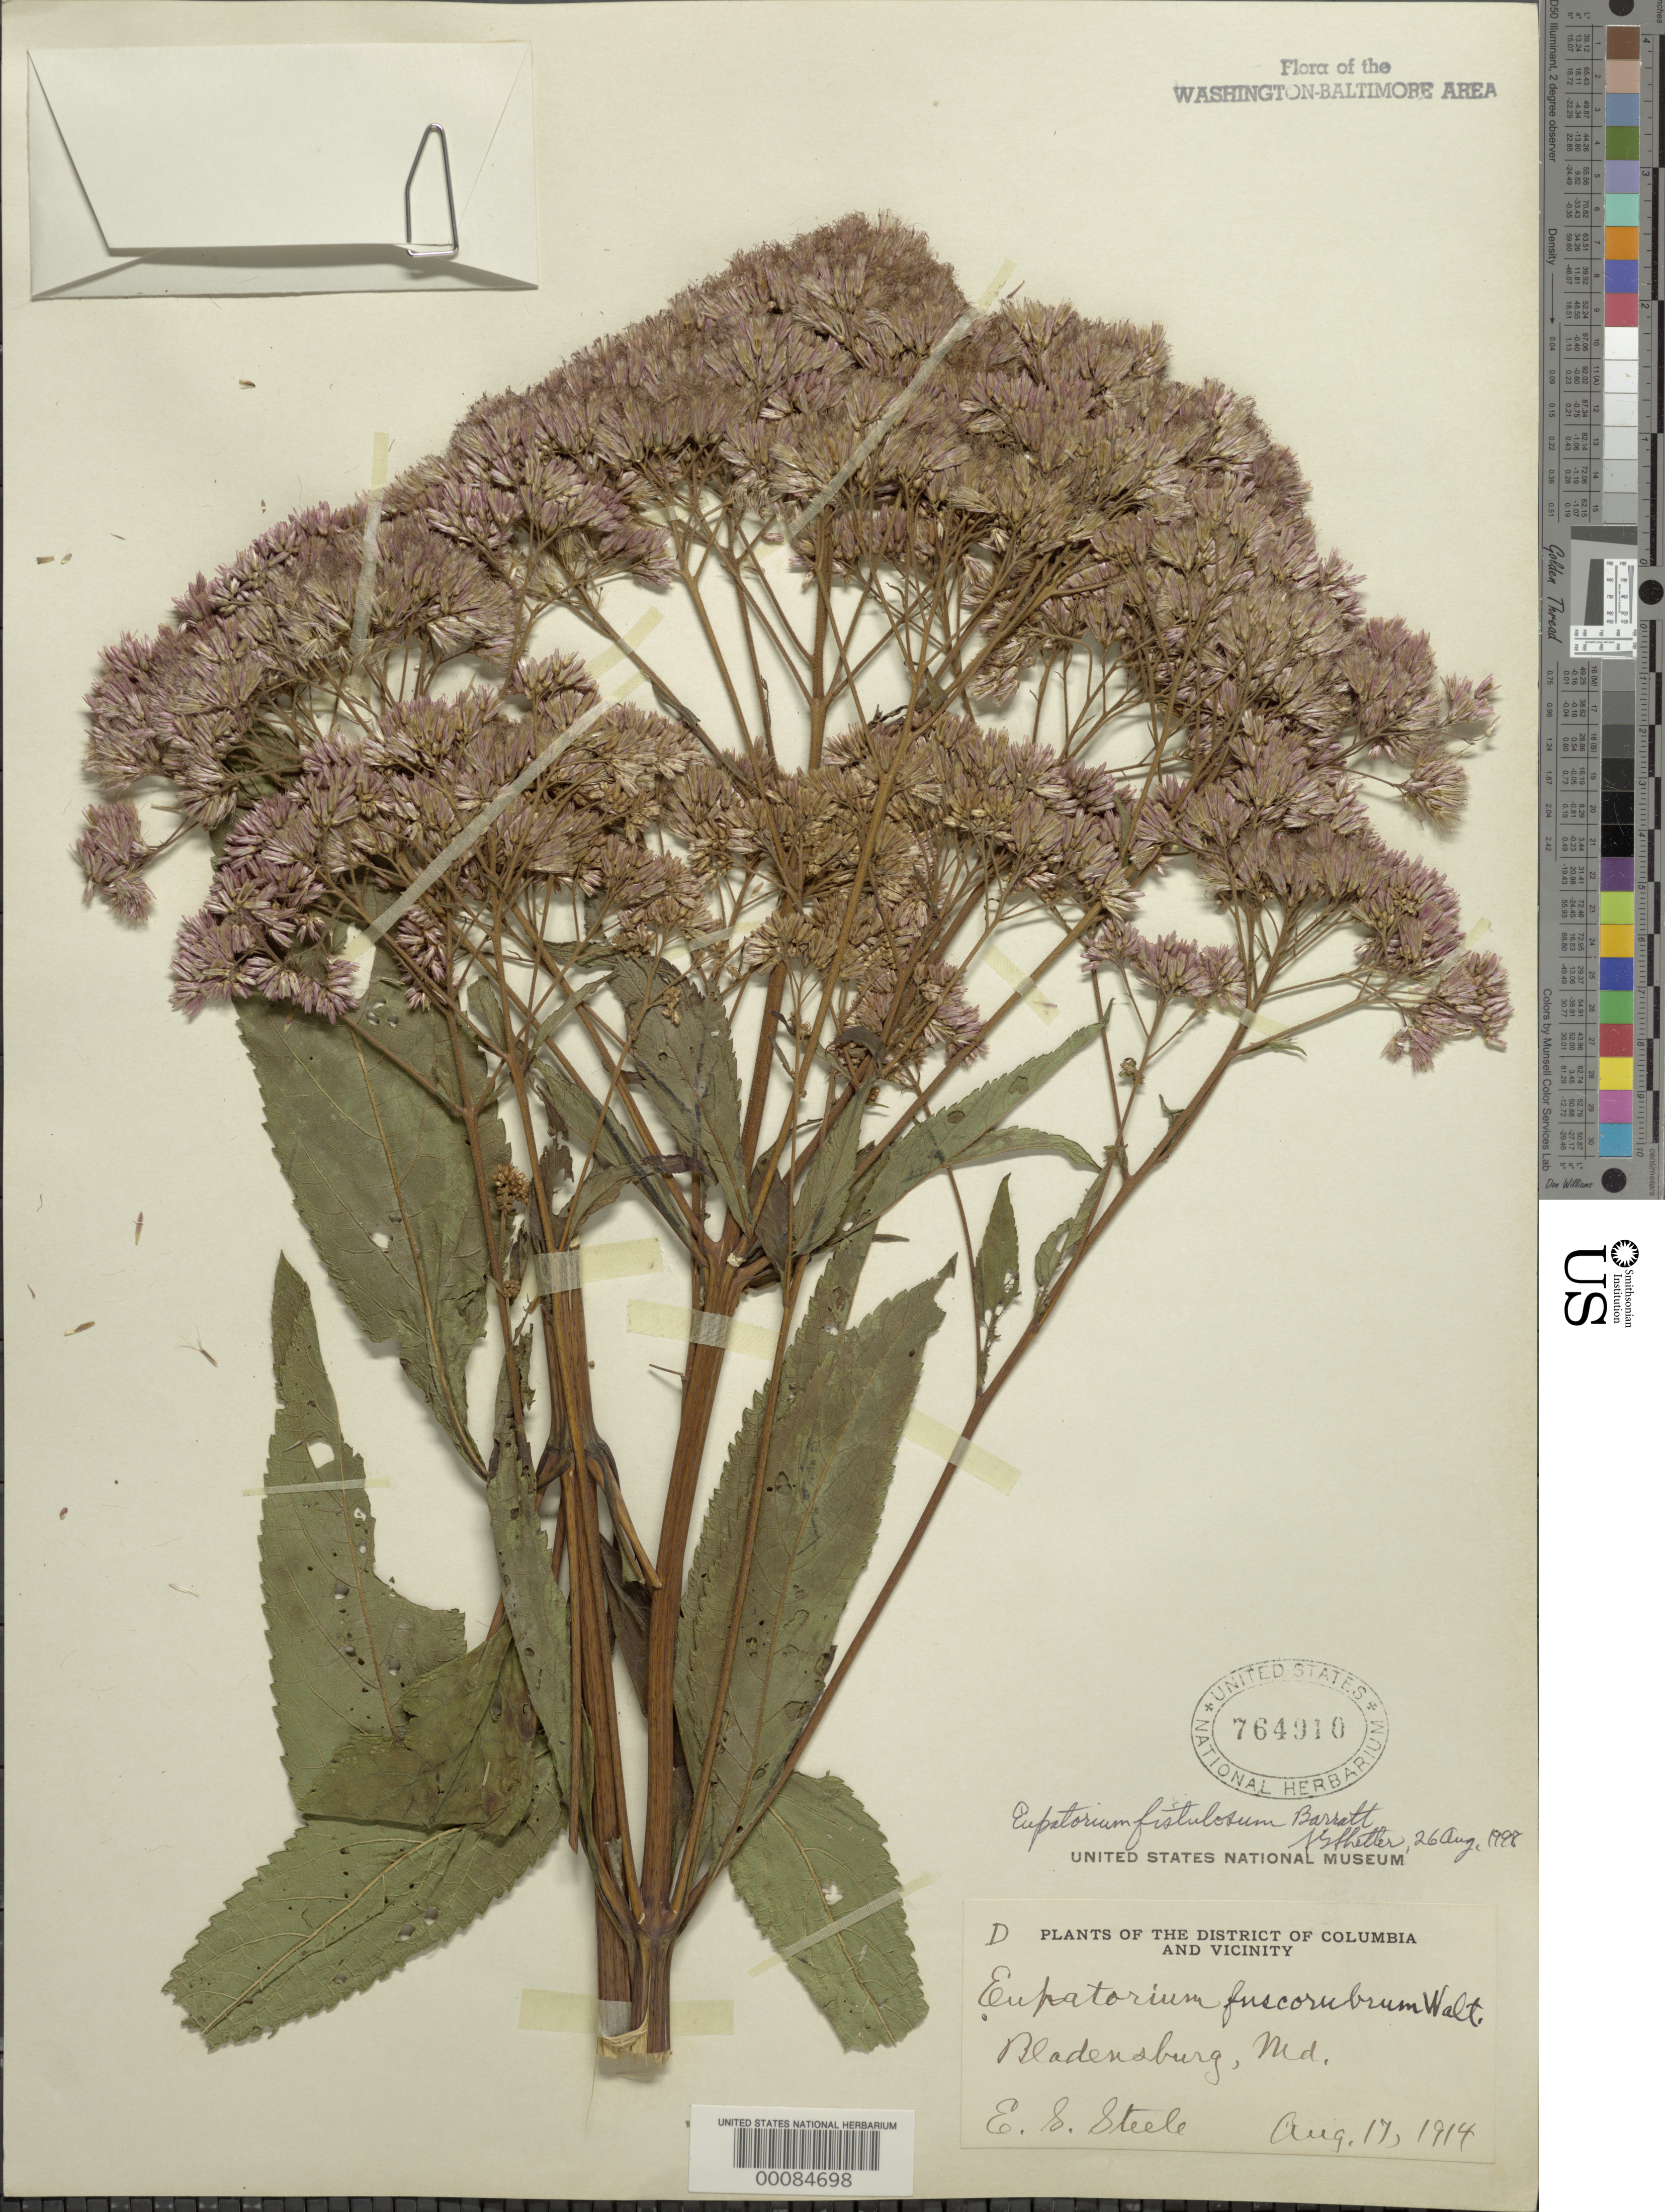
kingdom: Plantae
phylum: Tracheophyta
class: Magnoliopsida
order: Asterales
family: Asteraceae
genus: Eupatorium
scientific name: Eupatorium fistulosum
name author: Barratt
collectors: E. Steele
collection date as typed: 17 Aug 1914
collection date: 1914-08-17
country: United States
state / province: Maryland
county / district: Prince George's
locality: Bladensburg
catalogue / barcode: US 764910